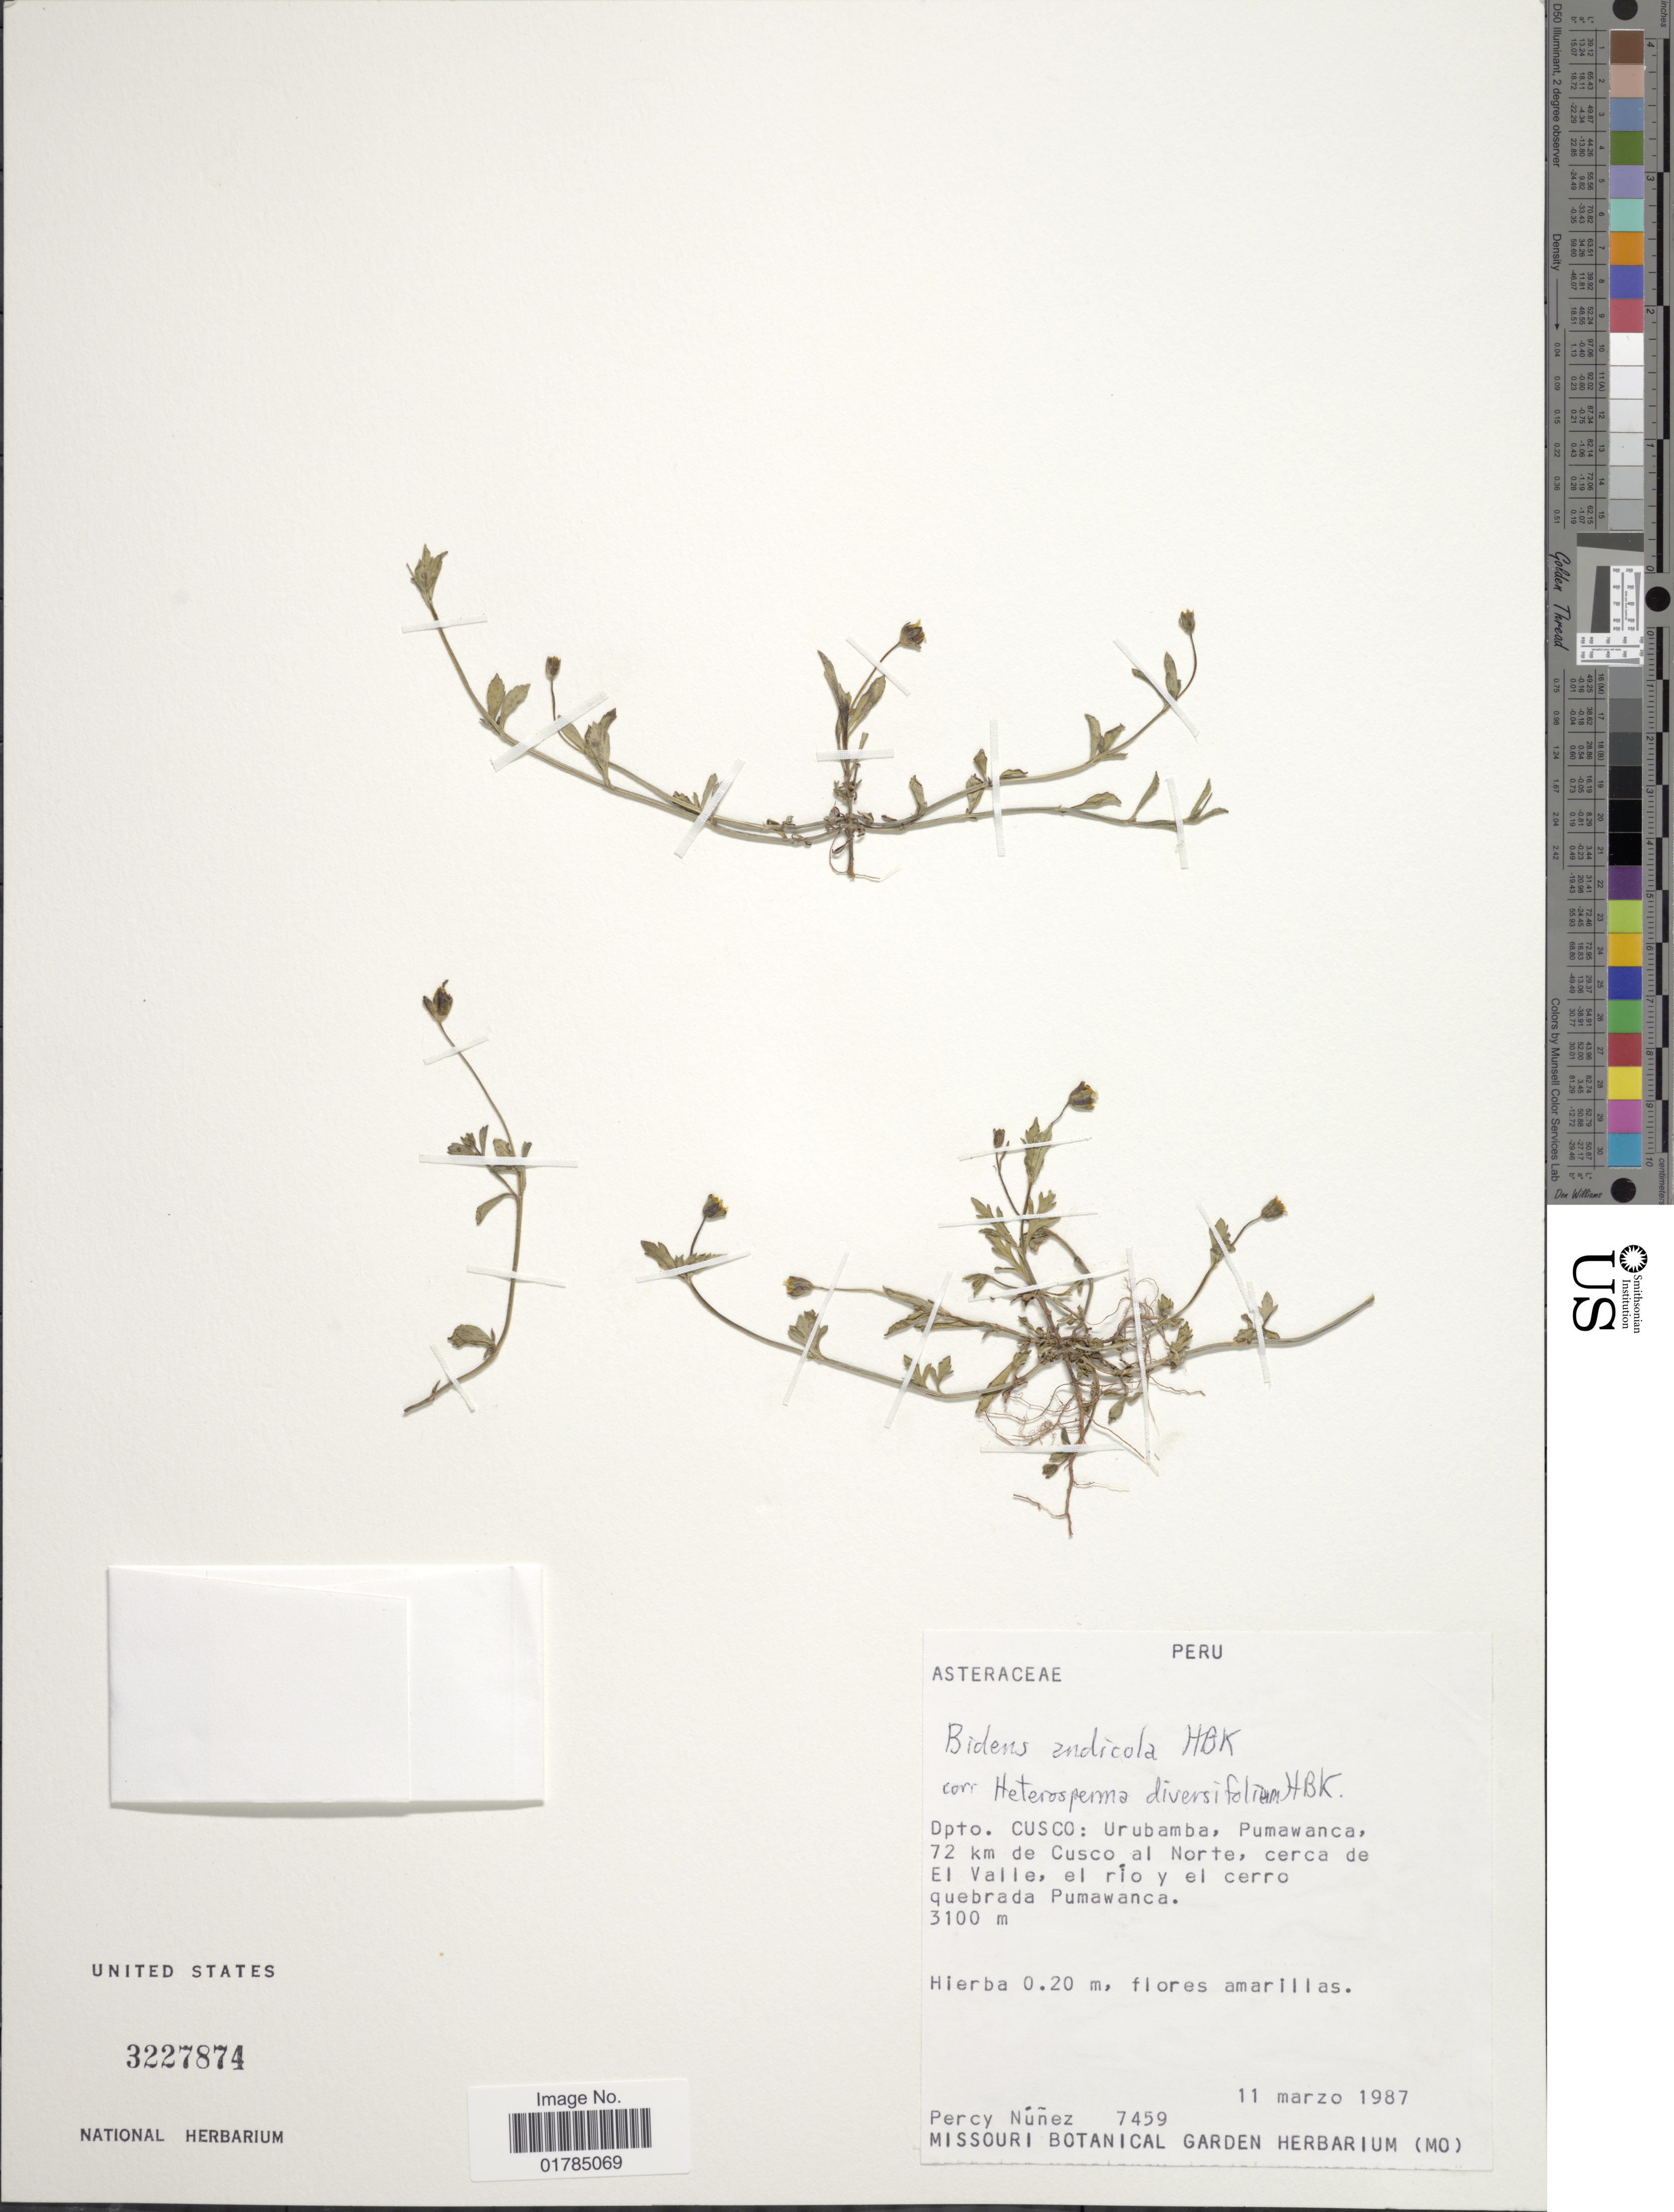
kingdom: Plantae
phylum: Tracheophyta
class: Magnoliopsida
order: Asterales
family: Asteraceae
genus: Heterosperma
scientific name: Heterosperma nanum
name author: (Nutt.) Sherff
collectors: P. Nuñez V.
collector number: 7459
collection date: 1987-03-11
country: Peru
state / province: Cusco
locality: Urubamba, Pumawanca, 72 km de Cusco al Norte, cerca de El Valle, el rio y el cerro quebrada Pumawanca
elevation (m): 3100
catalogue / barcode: US 3227874